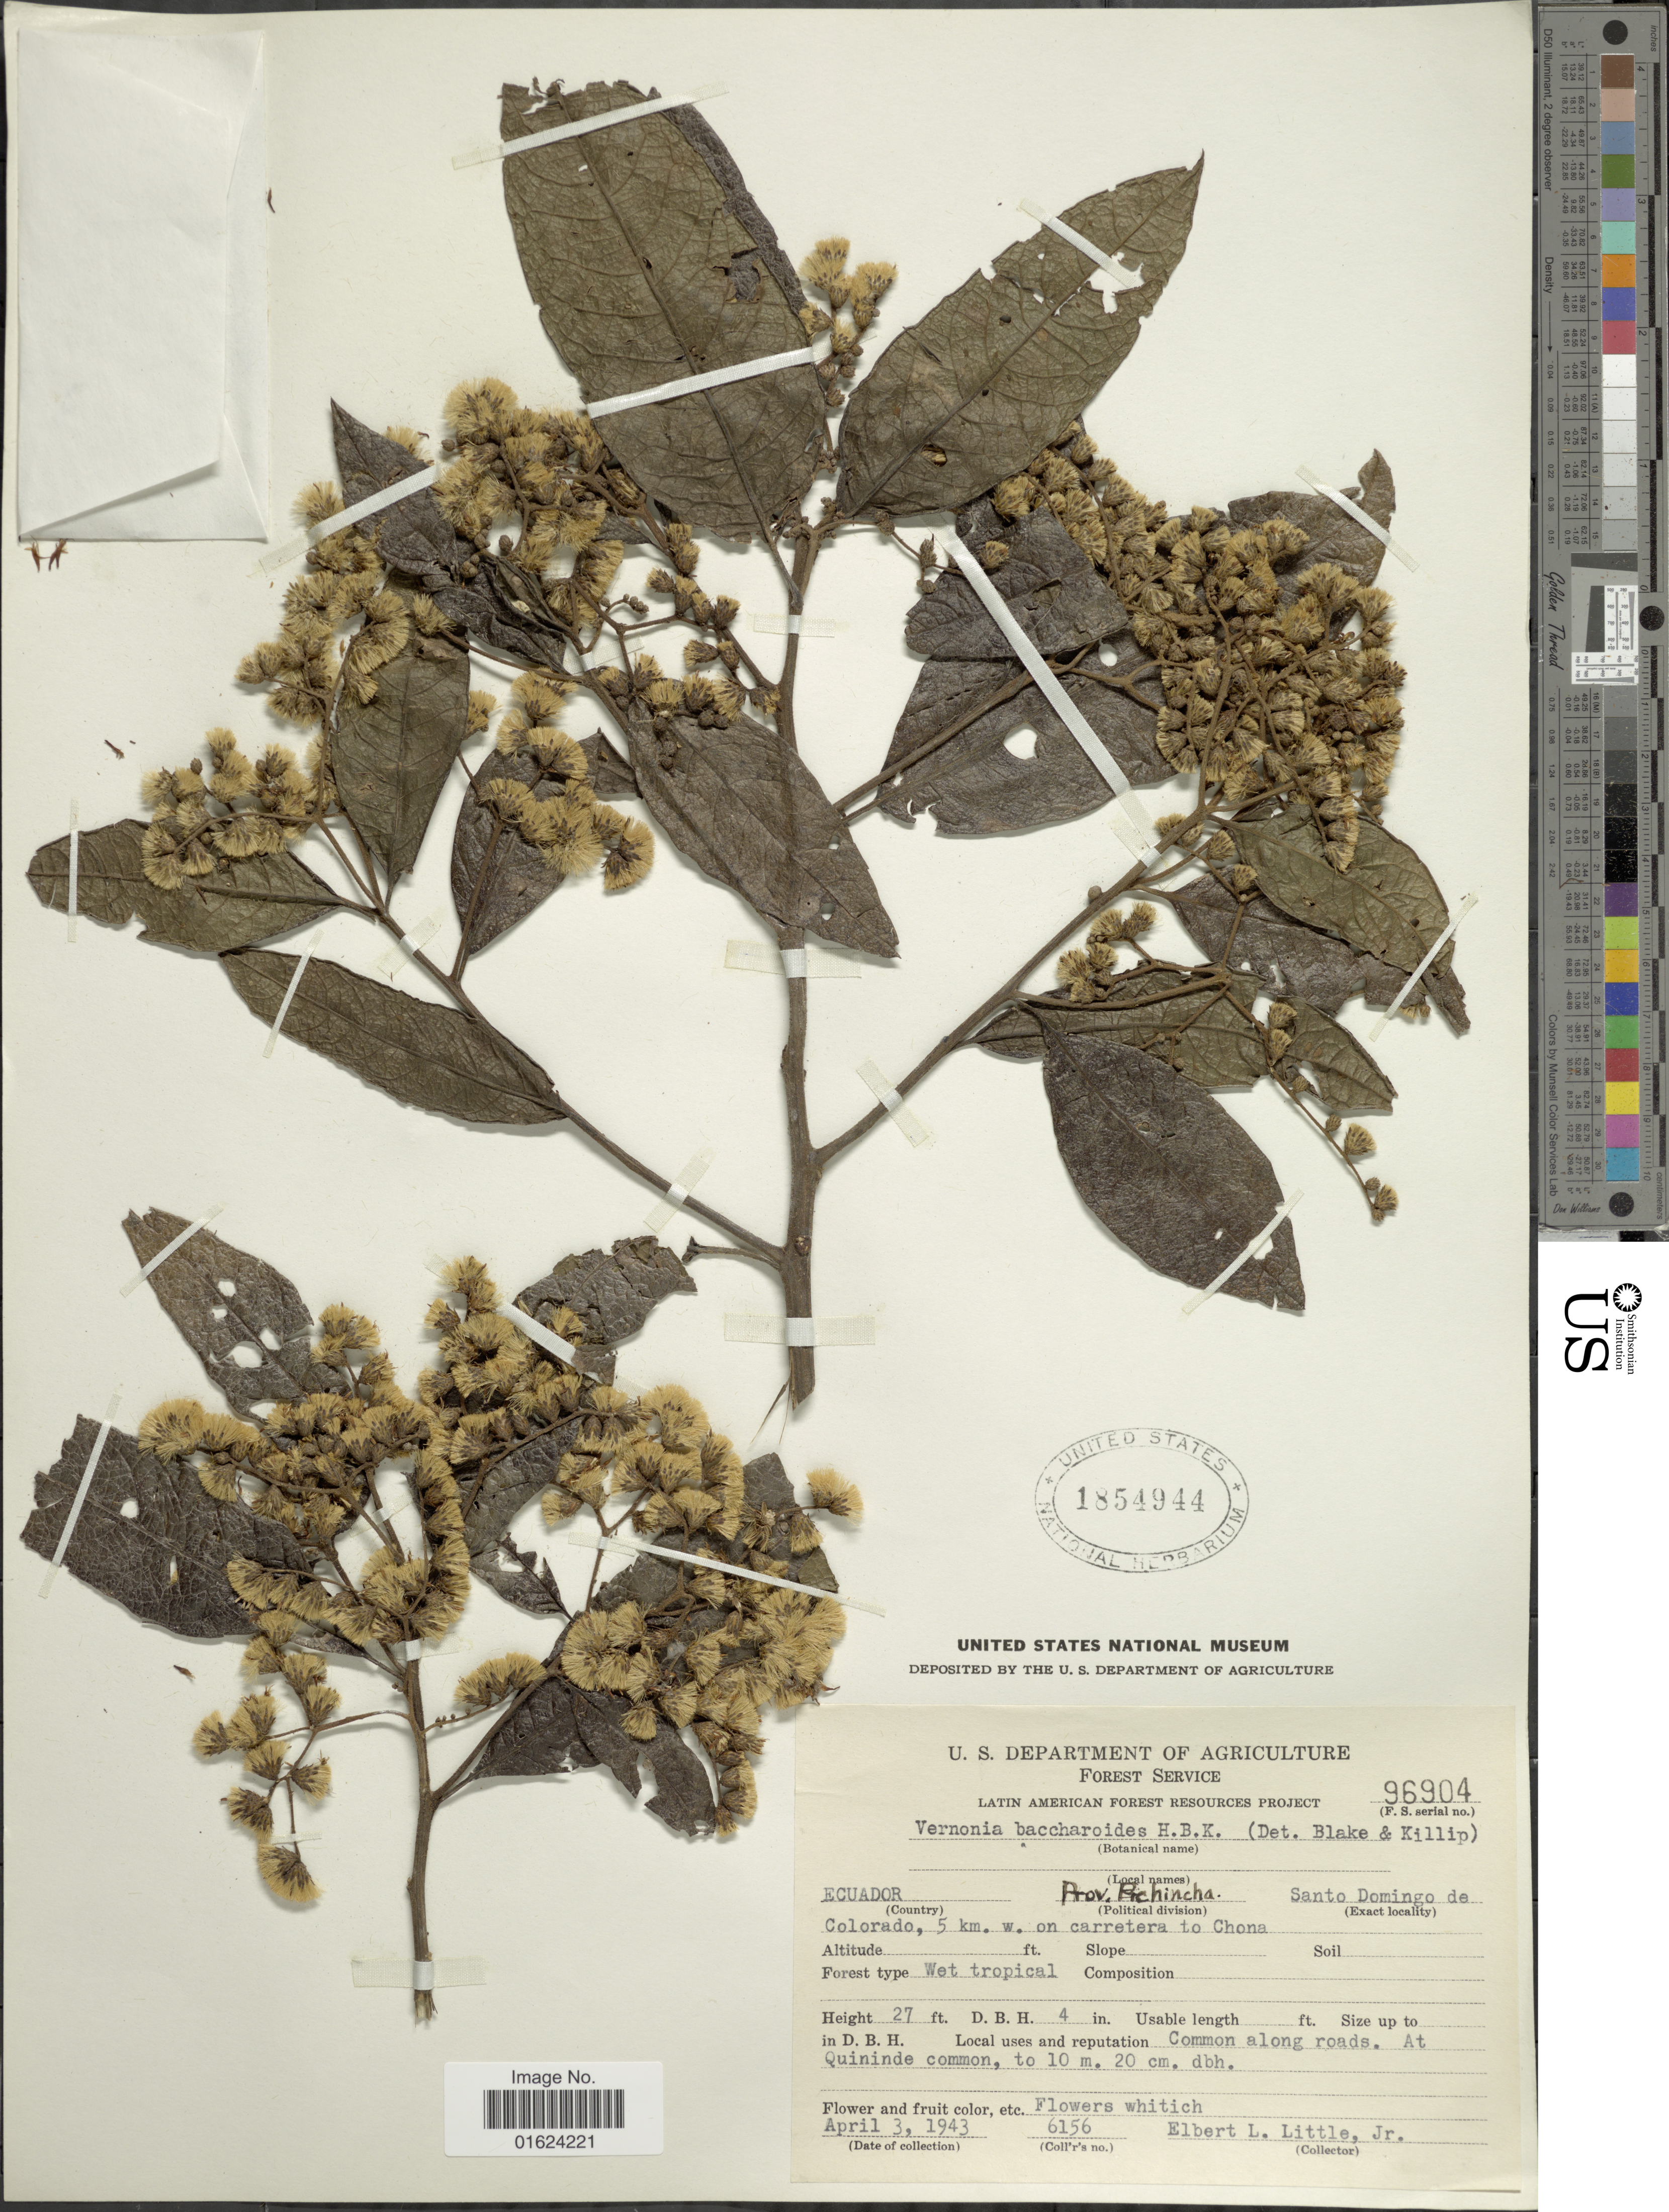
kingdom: Plantae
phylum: Tracheophyta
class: Magnoliopsida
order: Asterales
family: Asteraceae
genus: Vernonanthura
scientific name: Vernonanthura patens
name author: (Kunth) H. Rob.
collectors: E. L. Little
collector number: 6156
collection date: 1943-04-03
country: Ecuador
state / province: Pichincha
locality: Ecuador, Prov.Pichincha,Santo Domingo de Colorado, 5 km. w on carretera to chona.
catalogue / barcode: US 1854944